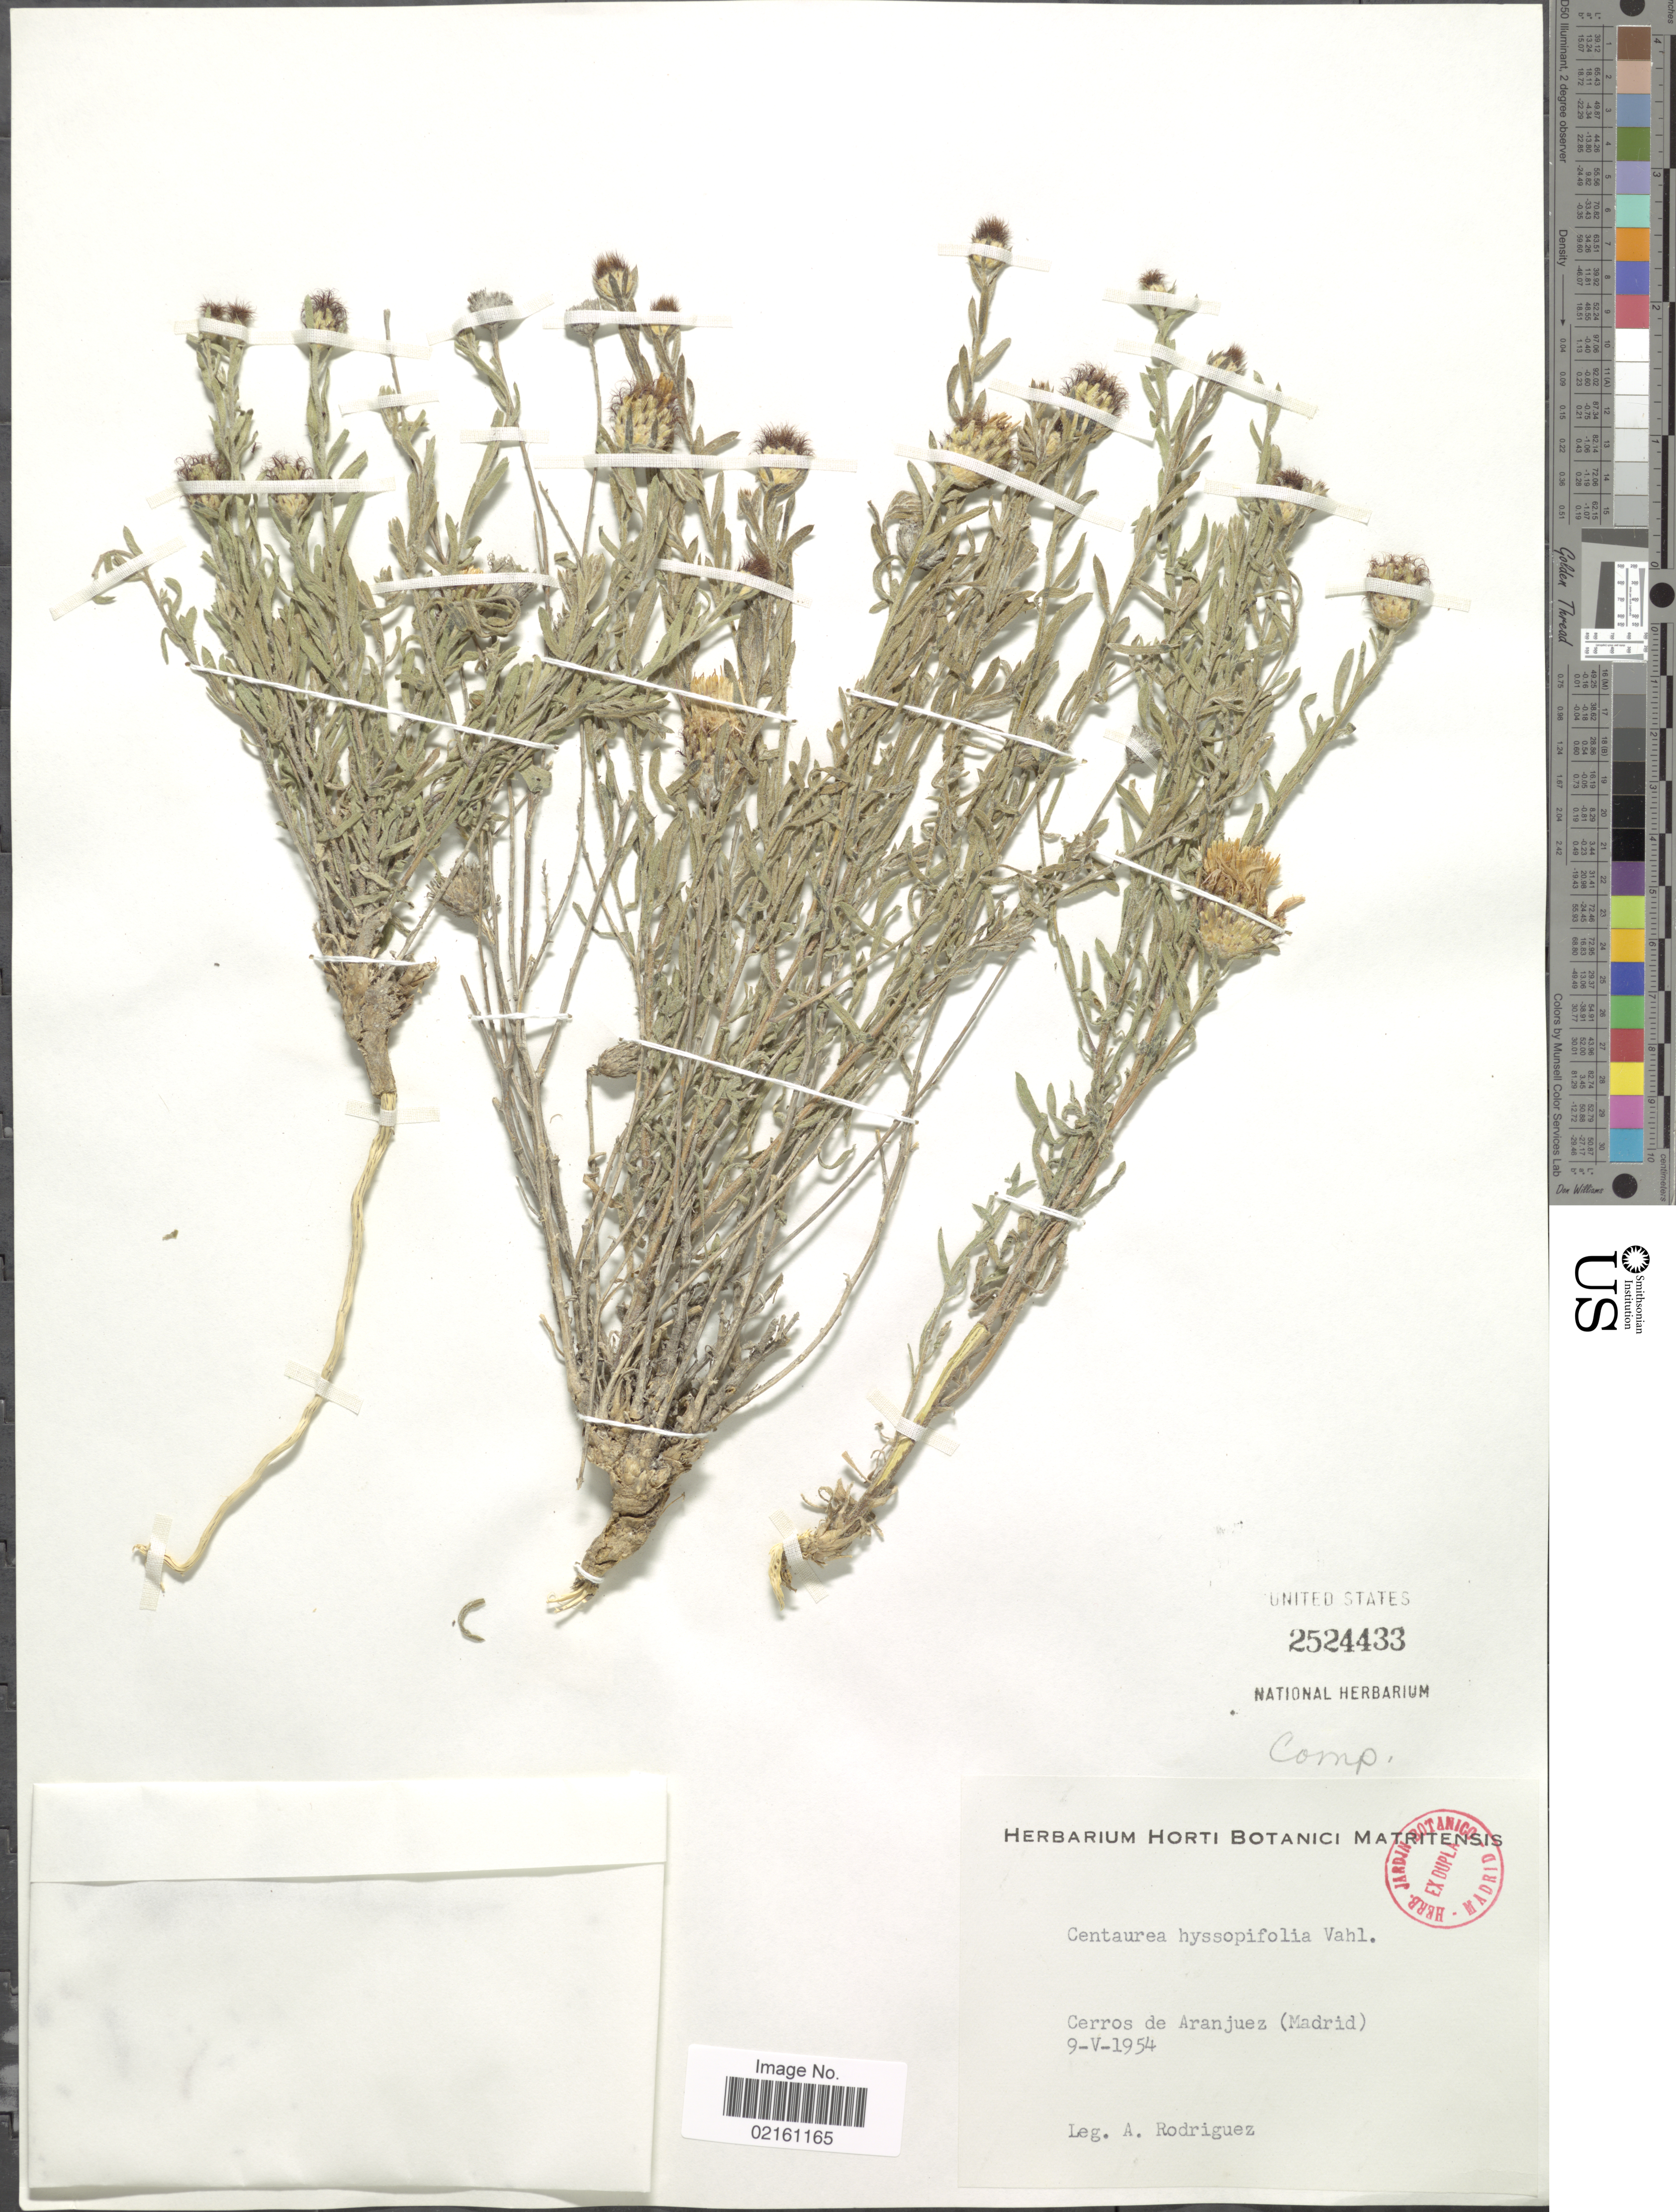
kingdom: Plantae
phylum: Tracheophyta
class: Magnoliopsida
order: Asterales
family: Asteraceae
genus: Centaurea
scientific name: Centaurea hyssopifolia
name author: Vahl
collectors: A. Rodriguez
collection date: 1954-05-09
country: Spain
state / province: Madrid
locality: Cerros de Aranjuez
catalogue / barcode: US 2524433